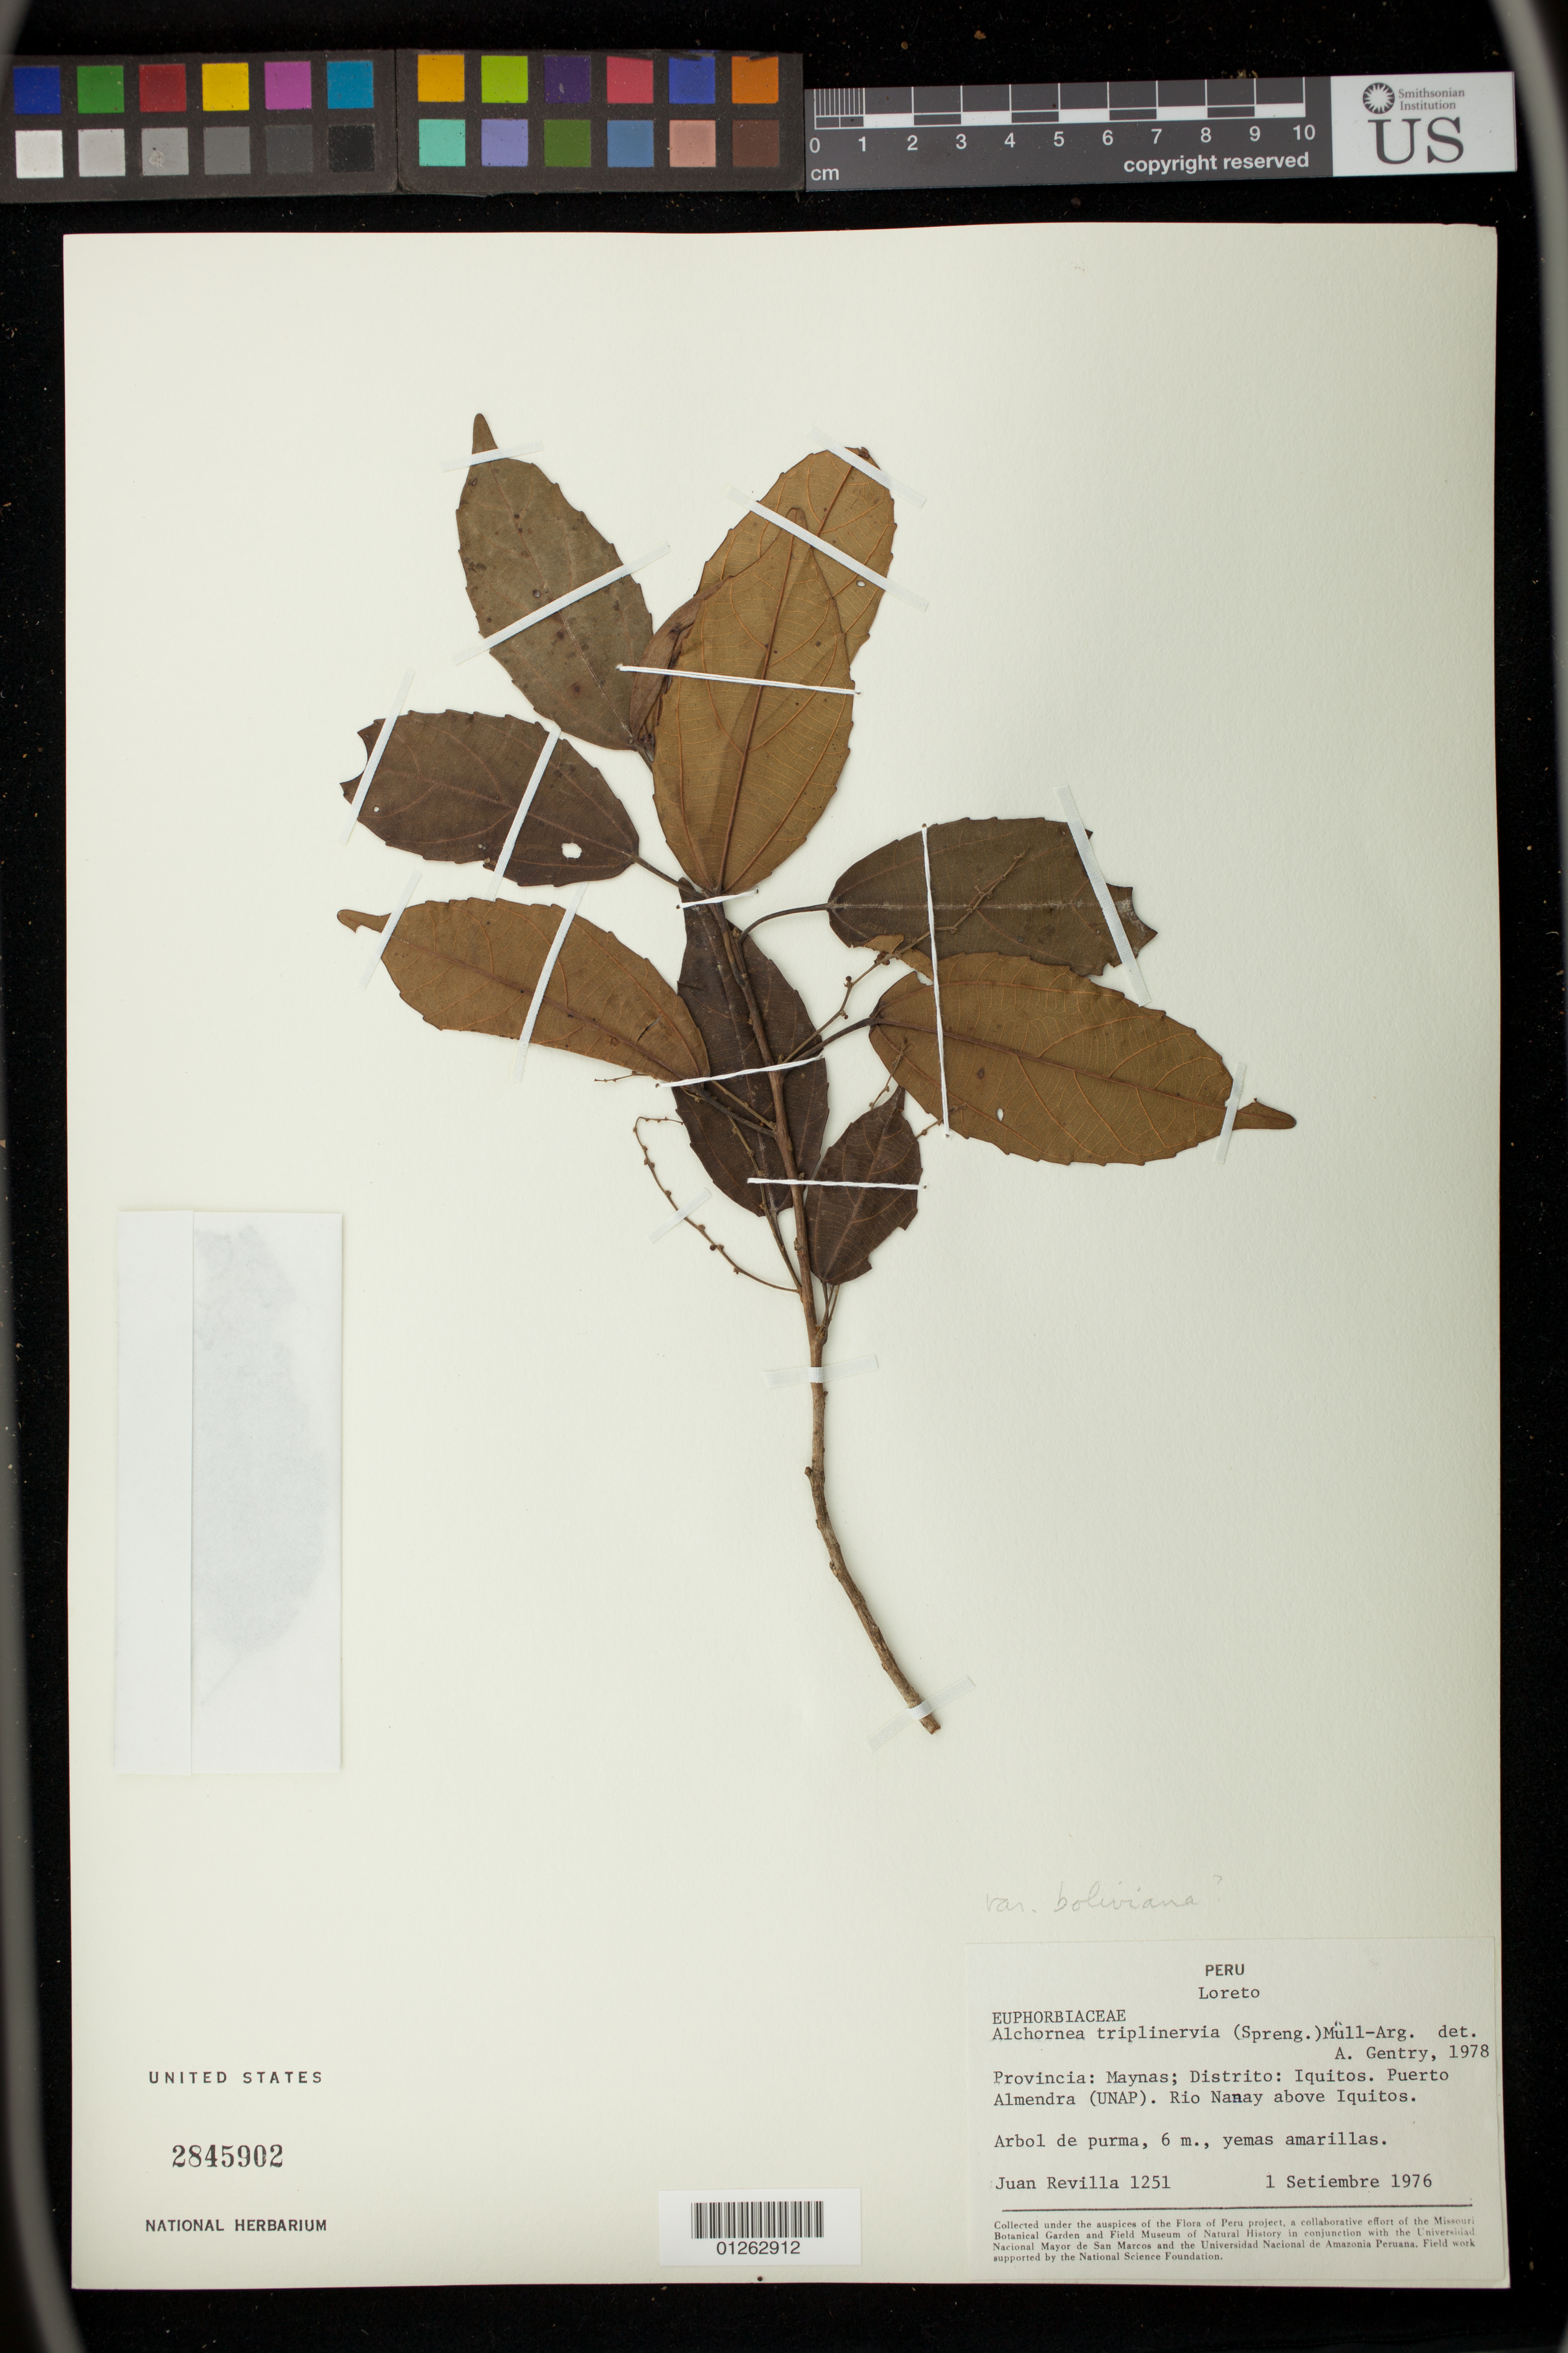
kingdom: Plantae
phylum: Tracheophyta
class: Magnoliopsida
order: Malpighiales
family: Euphorbiaceae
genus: Alchornea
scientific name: Alchornea triplinervia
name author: (Spreng.) Müll. Arg.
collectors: J. Revilla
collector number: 1251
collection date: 1976-09-01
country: Peru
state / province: Loreto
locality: Provincia: Maynas; Distrito: Iquitos. Puerto Almendra (UNAP). Rio Nanay above Iquitos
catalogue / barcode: US 2845902